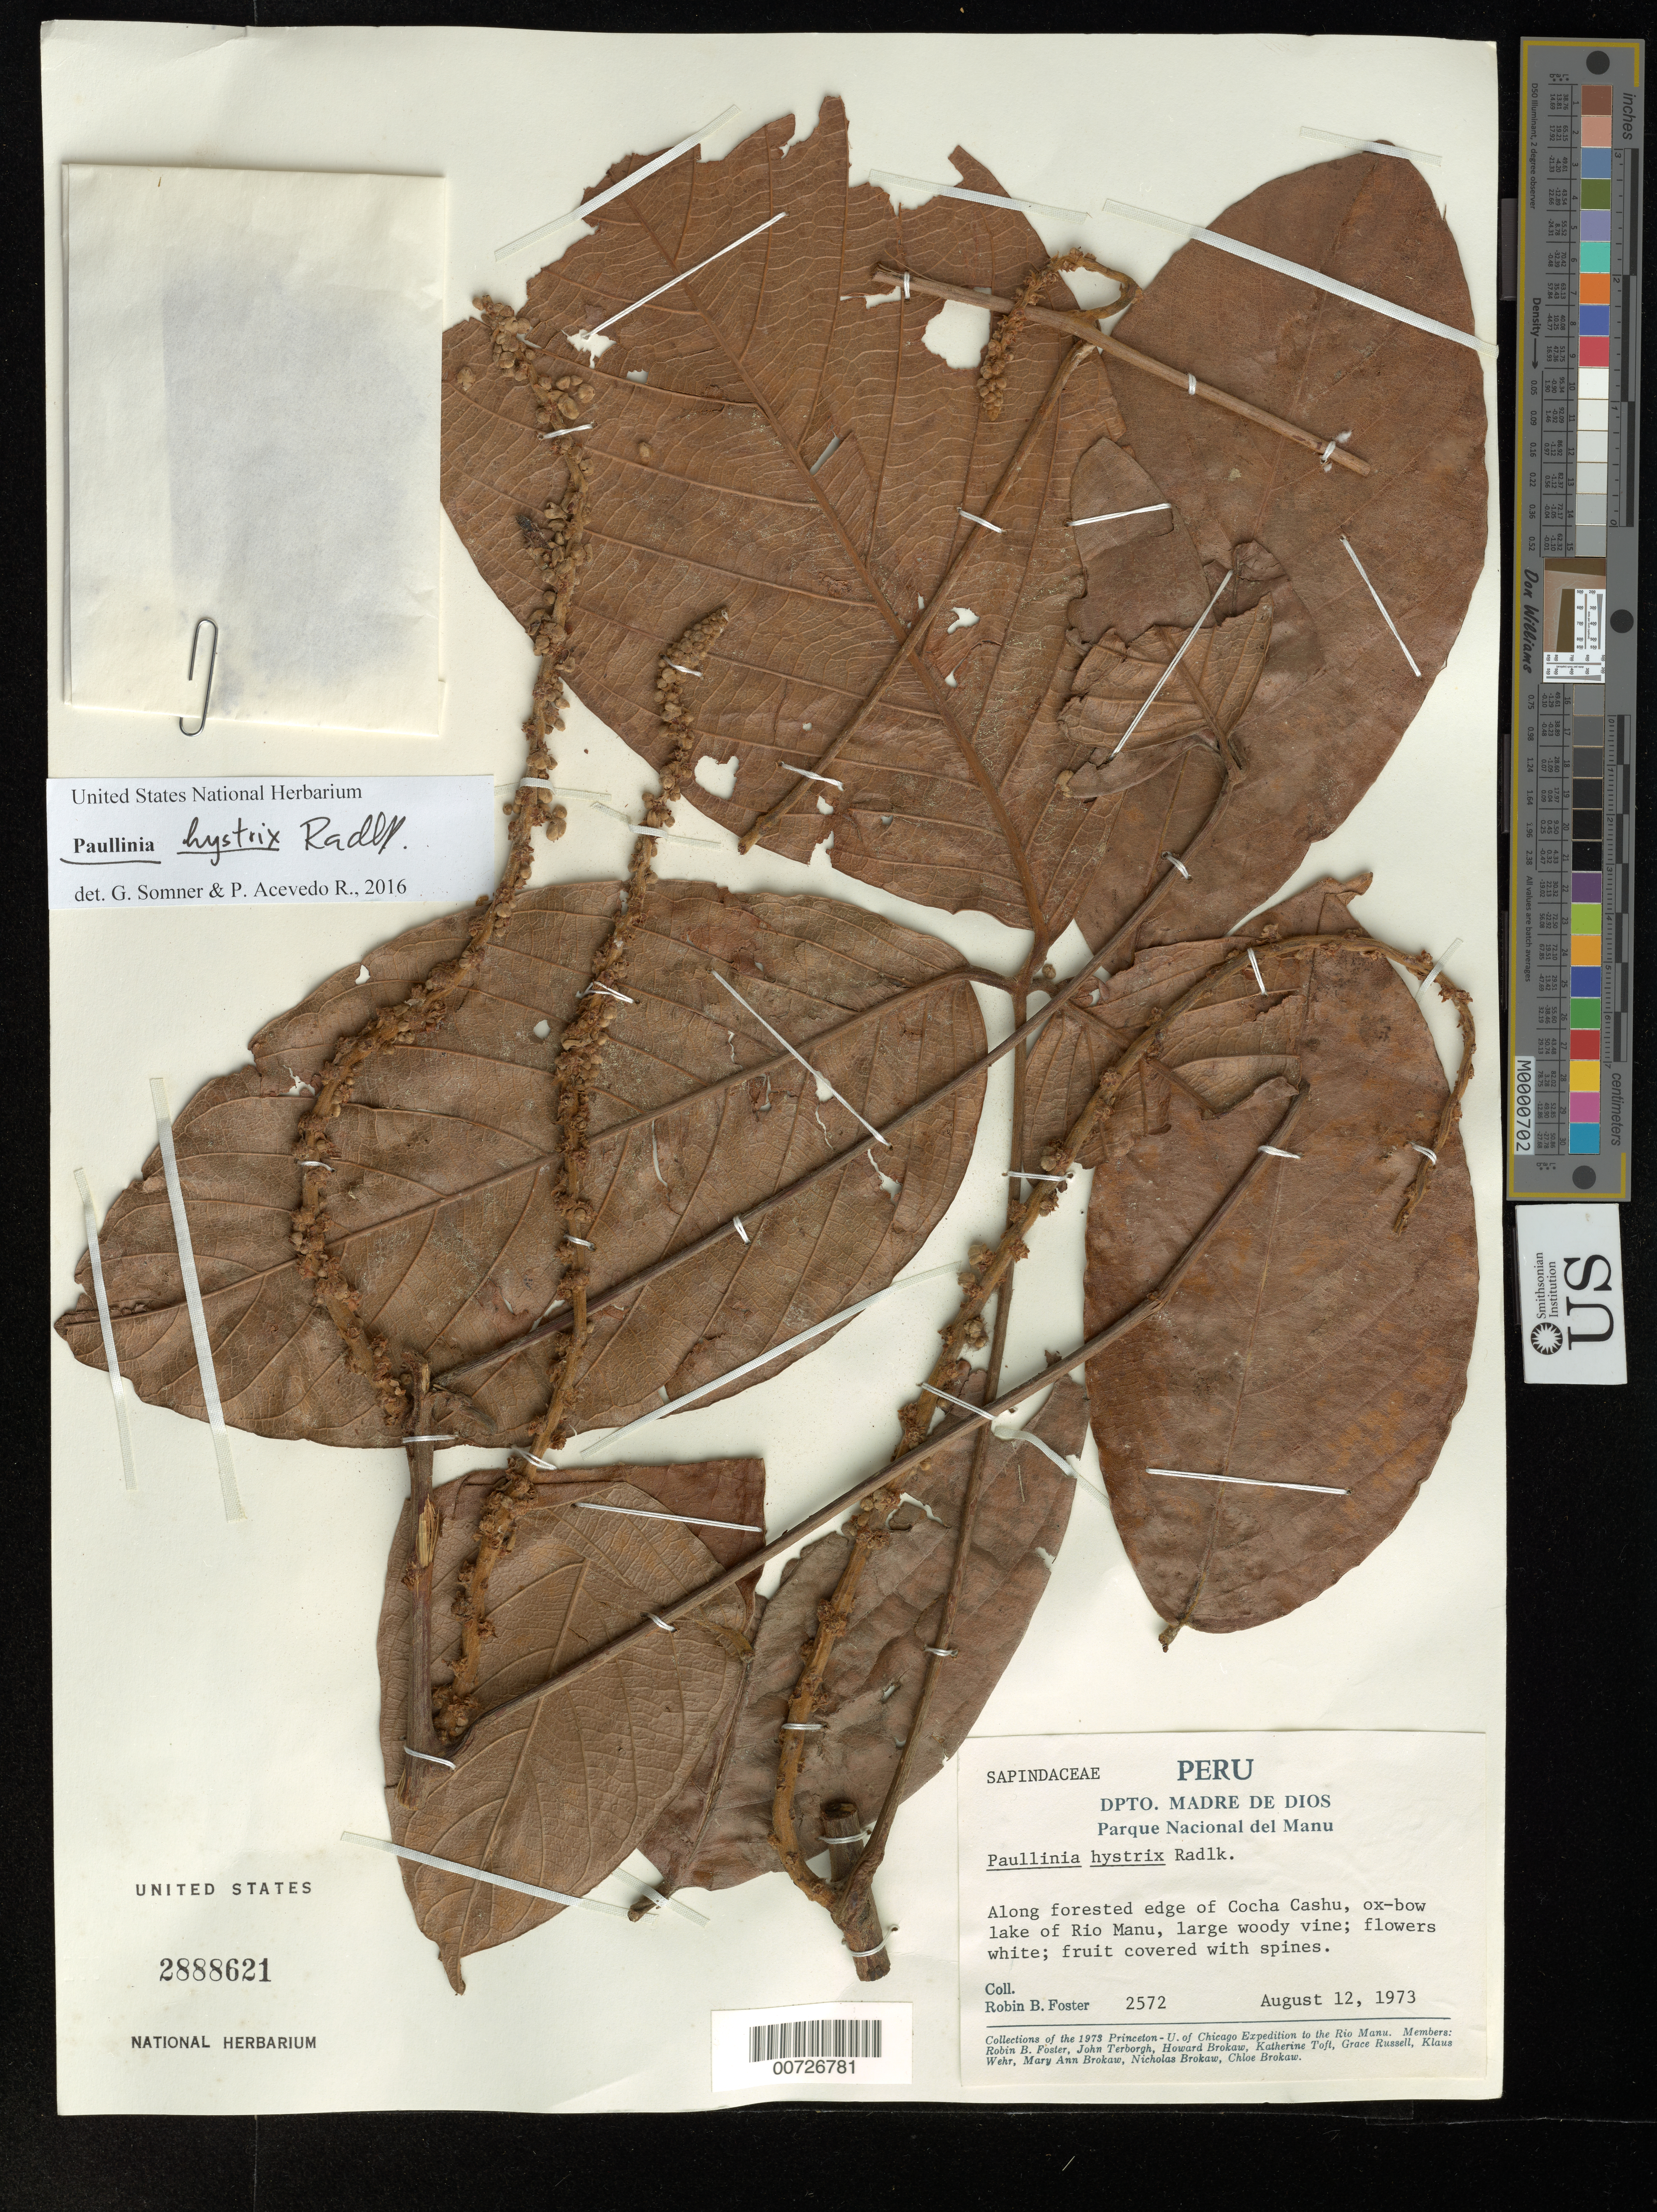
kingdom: Plantae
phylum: Tracheophyta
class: Magnoliopsida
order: Sapindales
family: Sapindaceae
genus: Paullinia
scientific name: Paullinia hystrix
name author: Radlk.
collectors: R. B. Foster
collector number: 2572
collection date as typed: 12 Aug 1973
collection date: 1973-08-12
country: Peru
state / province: Madre de Dios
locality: Manu: Dtto. Manu. Parque Nacional de Manu, Cocha Cashu Biological Station. Ox-bow lake of Rio Manu.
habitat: Along forested edge of Cocha Cashu.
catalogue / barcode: US 2888621